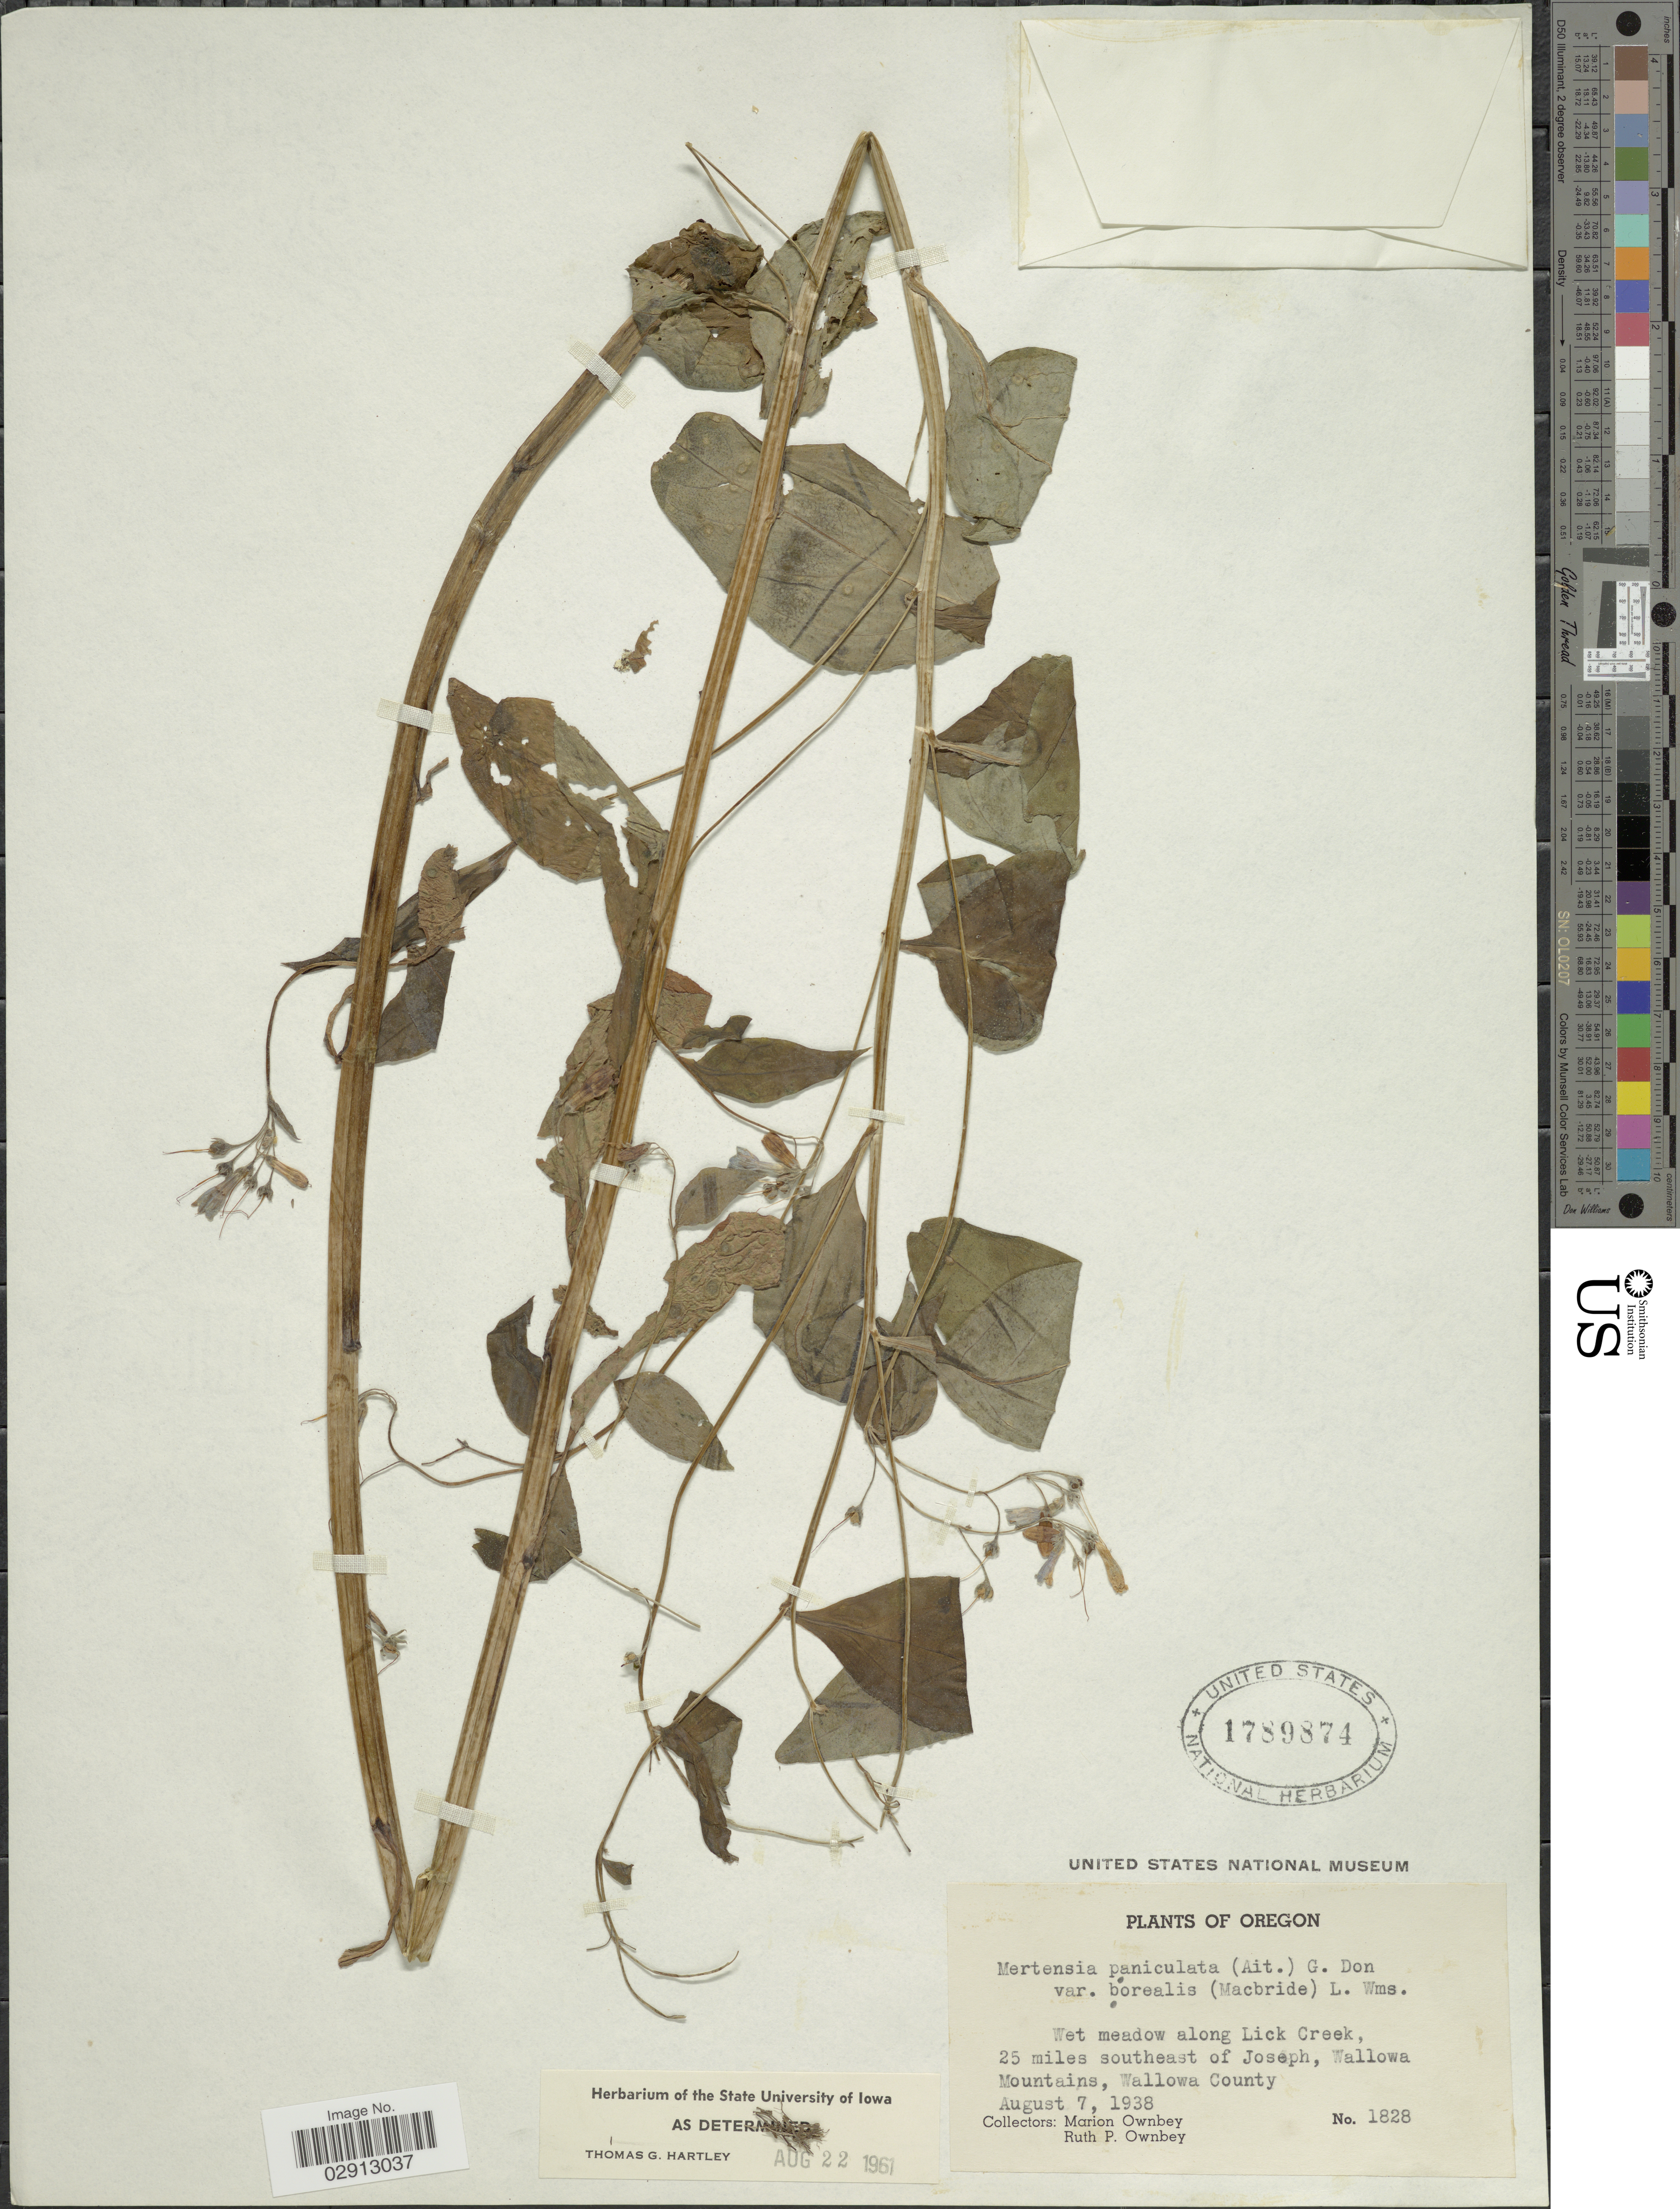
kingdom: Plantae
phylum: Tracheophyta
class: Magnoliopsida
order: Boraginales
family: Boraginaceae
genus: Mertensia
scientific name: Mertensia paniculata var. borealis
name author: (J.F. Macbr.) L.O. Williams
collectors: M. Ownbey & R. Ownbey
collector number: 1828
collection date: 1938-08-07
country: United States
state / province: Oregon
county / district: Wallowa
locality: Along Lick Creek, 25 miles southeast of Joseph, Wallowa Mountains, Wallowa County.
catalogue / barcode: US 1789874